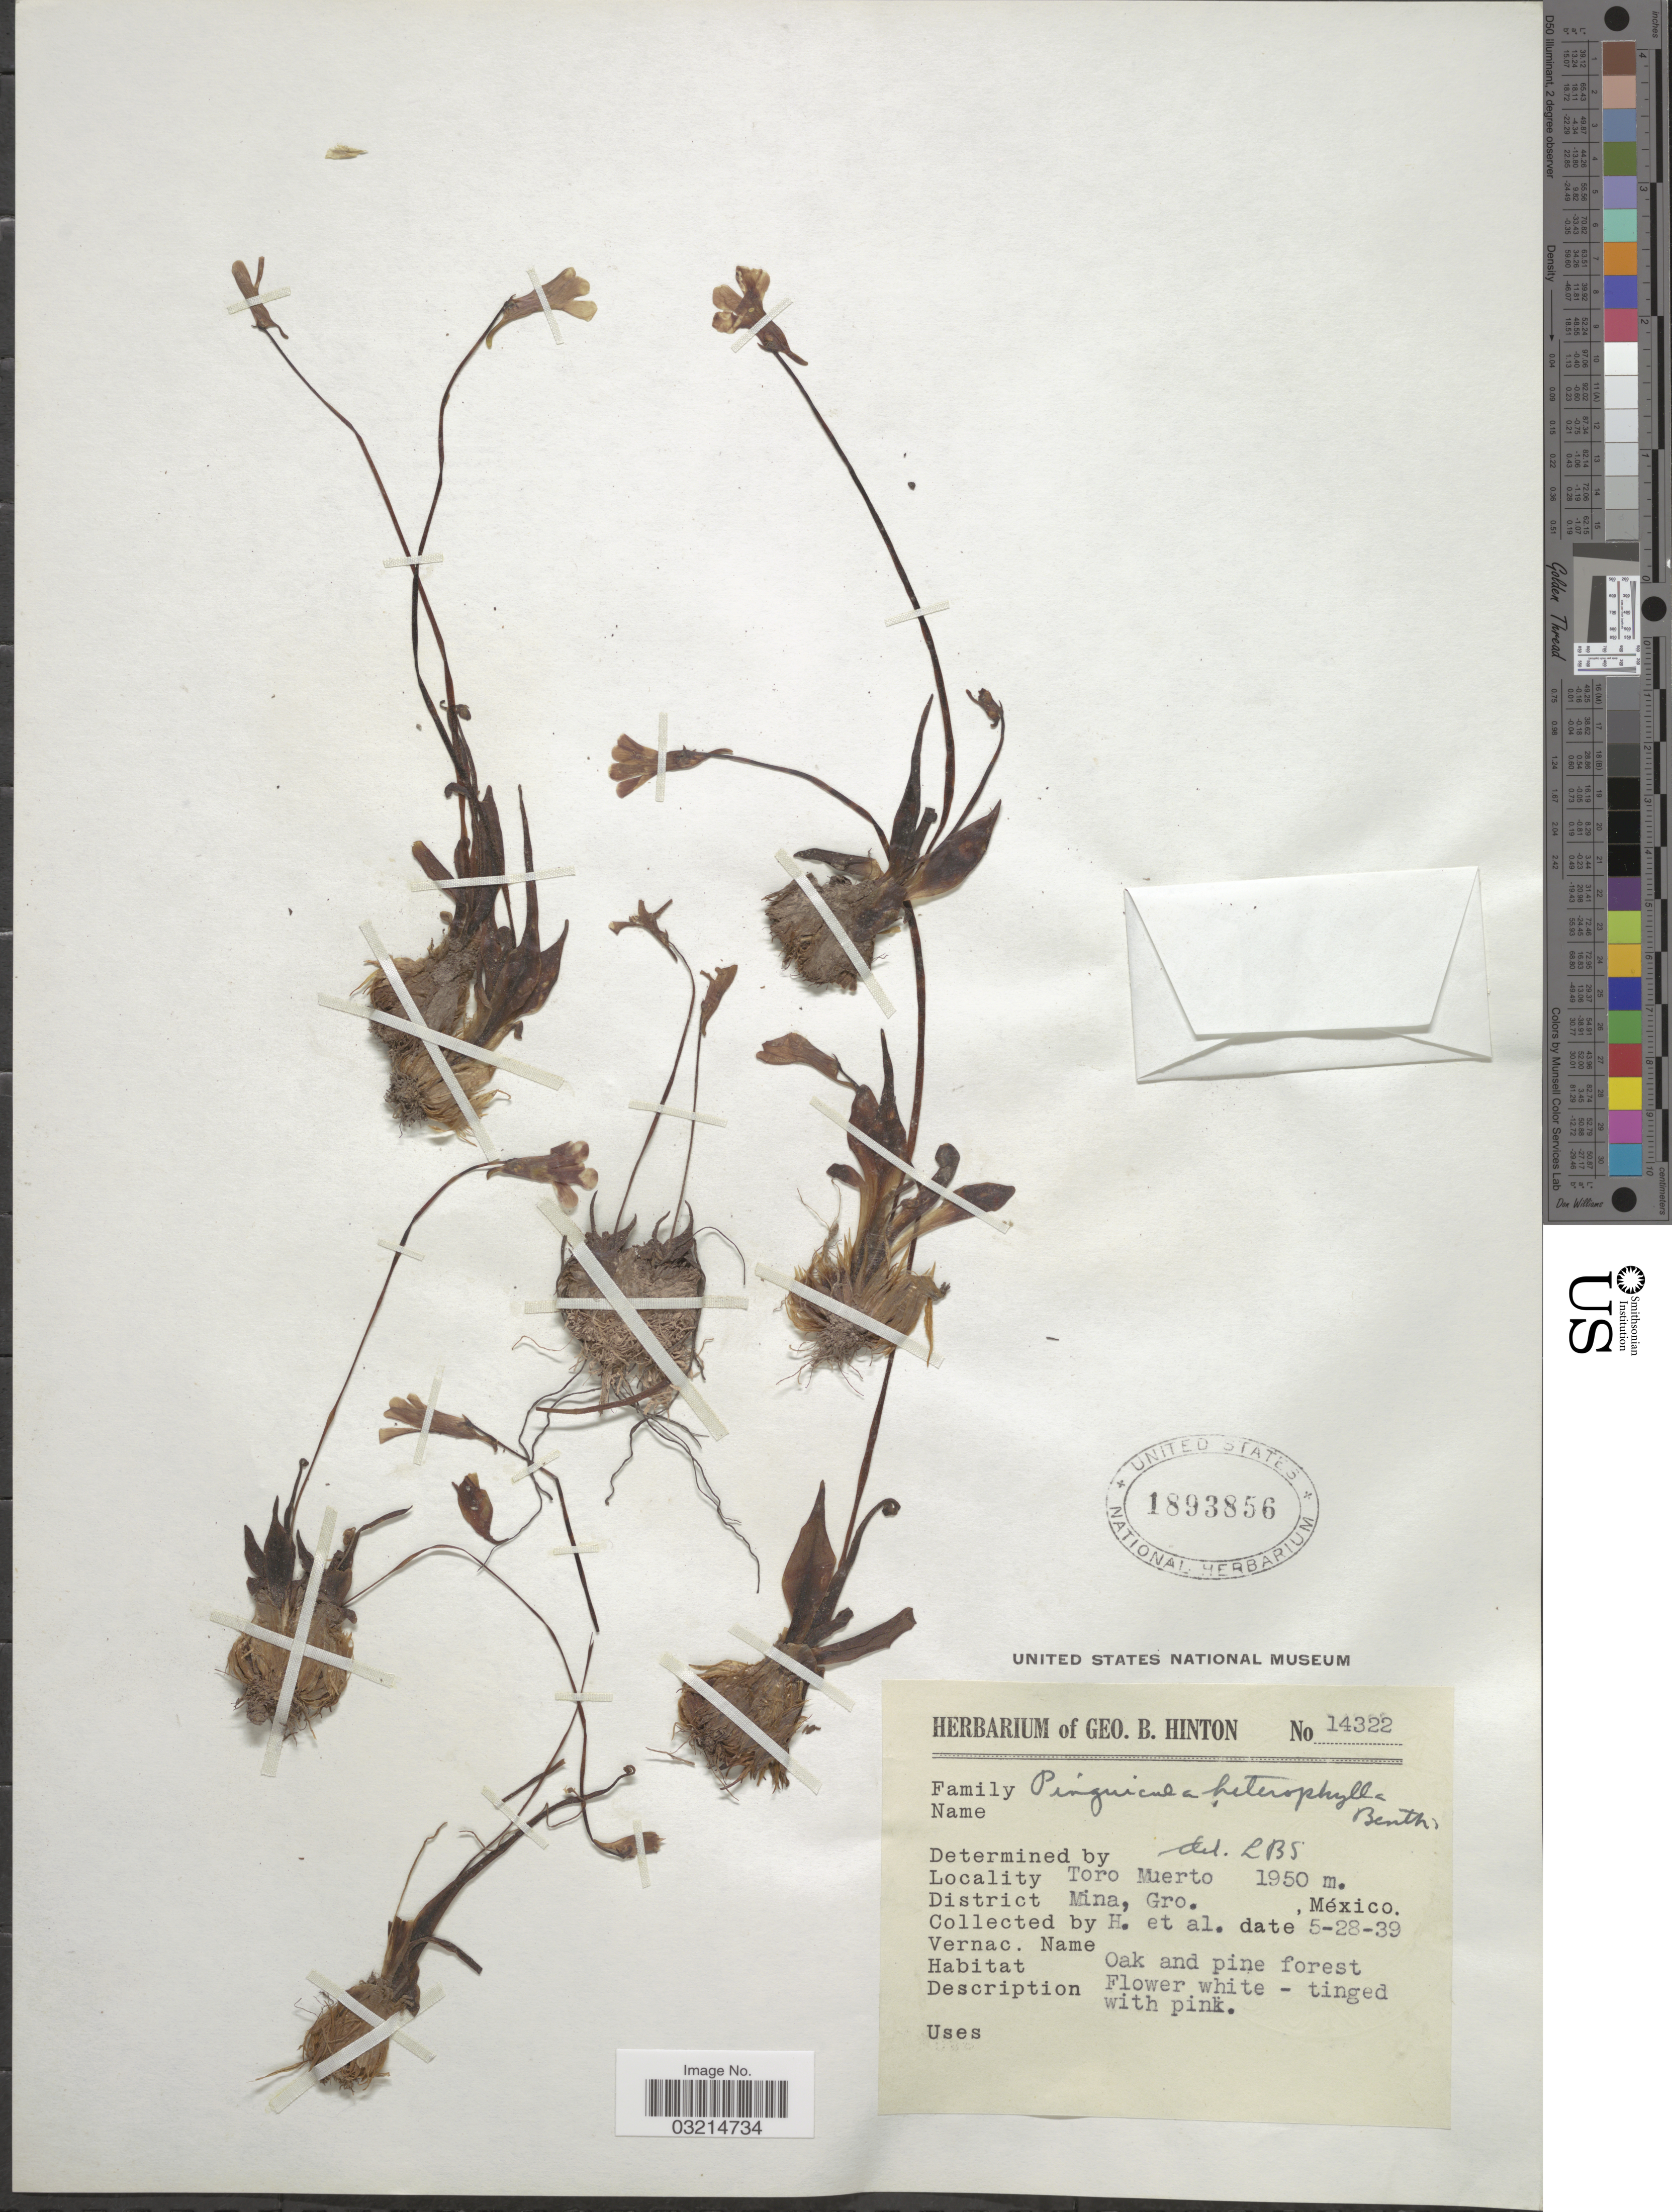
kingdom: Plantae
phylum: Tracheophyta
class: Magnoliopsida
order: Lamiales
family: Lentibulariaceae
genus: Pinguicula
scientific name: Pinguicula heterophylla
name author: Benth.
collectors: G. B. Hinton & et al.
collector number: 14322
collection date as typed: Transcribed d/m/y: 28/5/39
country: Mexico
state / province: Guerrero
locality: Toro Muerto, District Mina.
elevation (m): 1950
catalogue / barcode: US 1893856